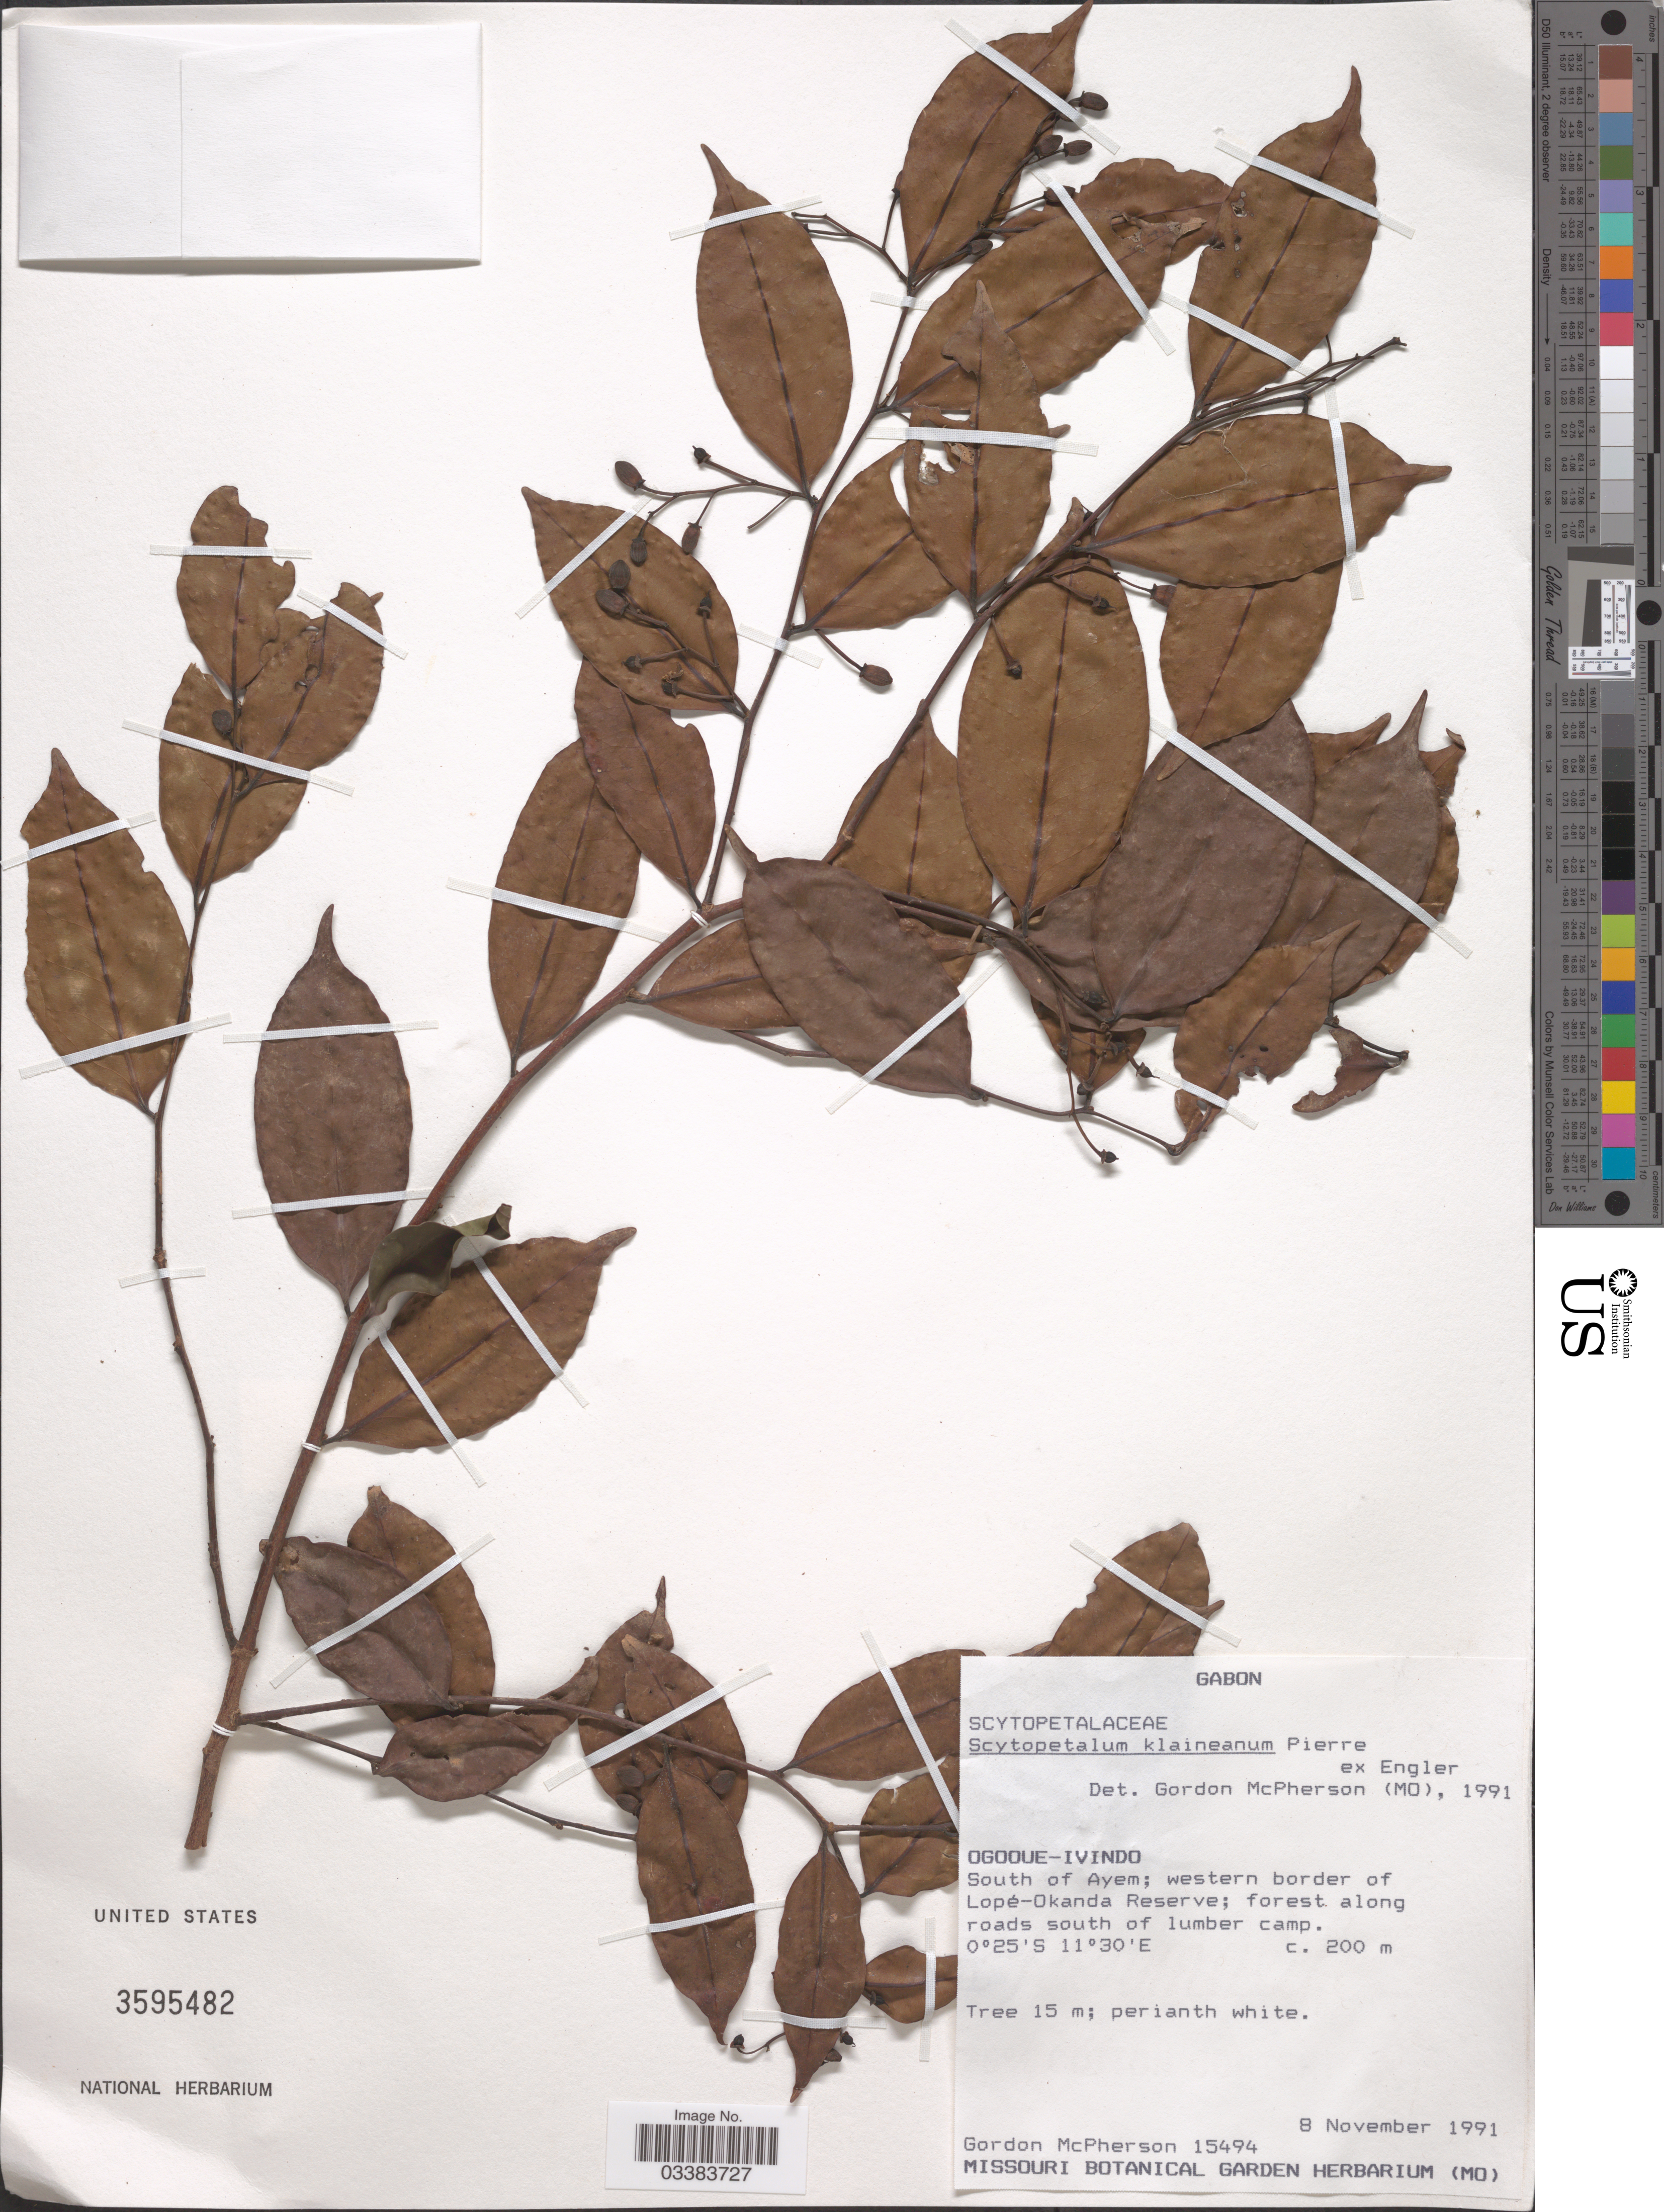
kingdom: Plantae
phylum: Tracheophyta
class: Magnoliopsida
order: Ericales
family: Lecythidaceae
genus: Scytopetalum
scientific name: Scytopetalum klaineanum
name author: Pierre ex Engl.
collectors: G. D. McPherson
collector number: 15494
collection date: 1991-11-08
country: Gabon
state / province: Ogooue-Ivindo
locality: South of Ayem; western border of Lopé-Okanda Reserve; forest along road south of lumber camp.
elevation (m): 200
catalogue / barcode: US 3595482